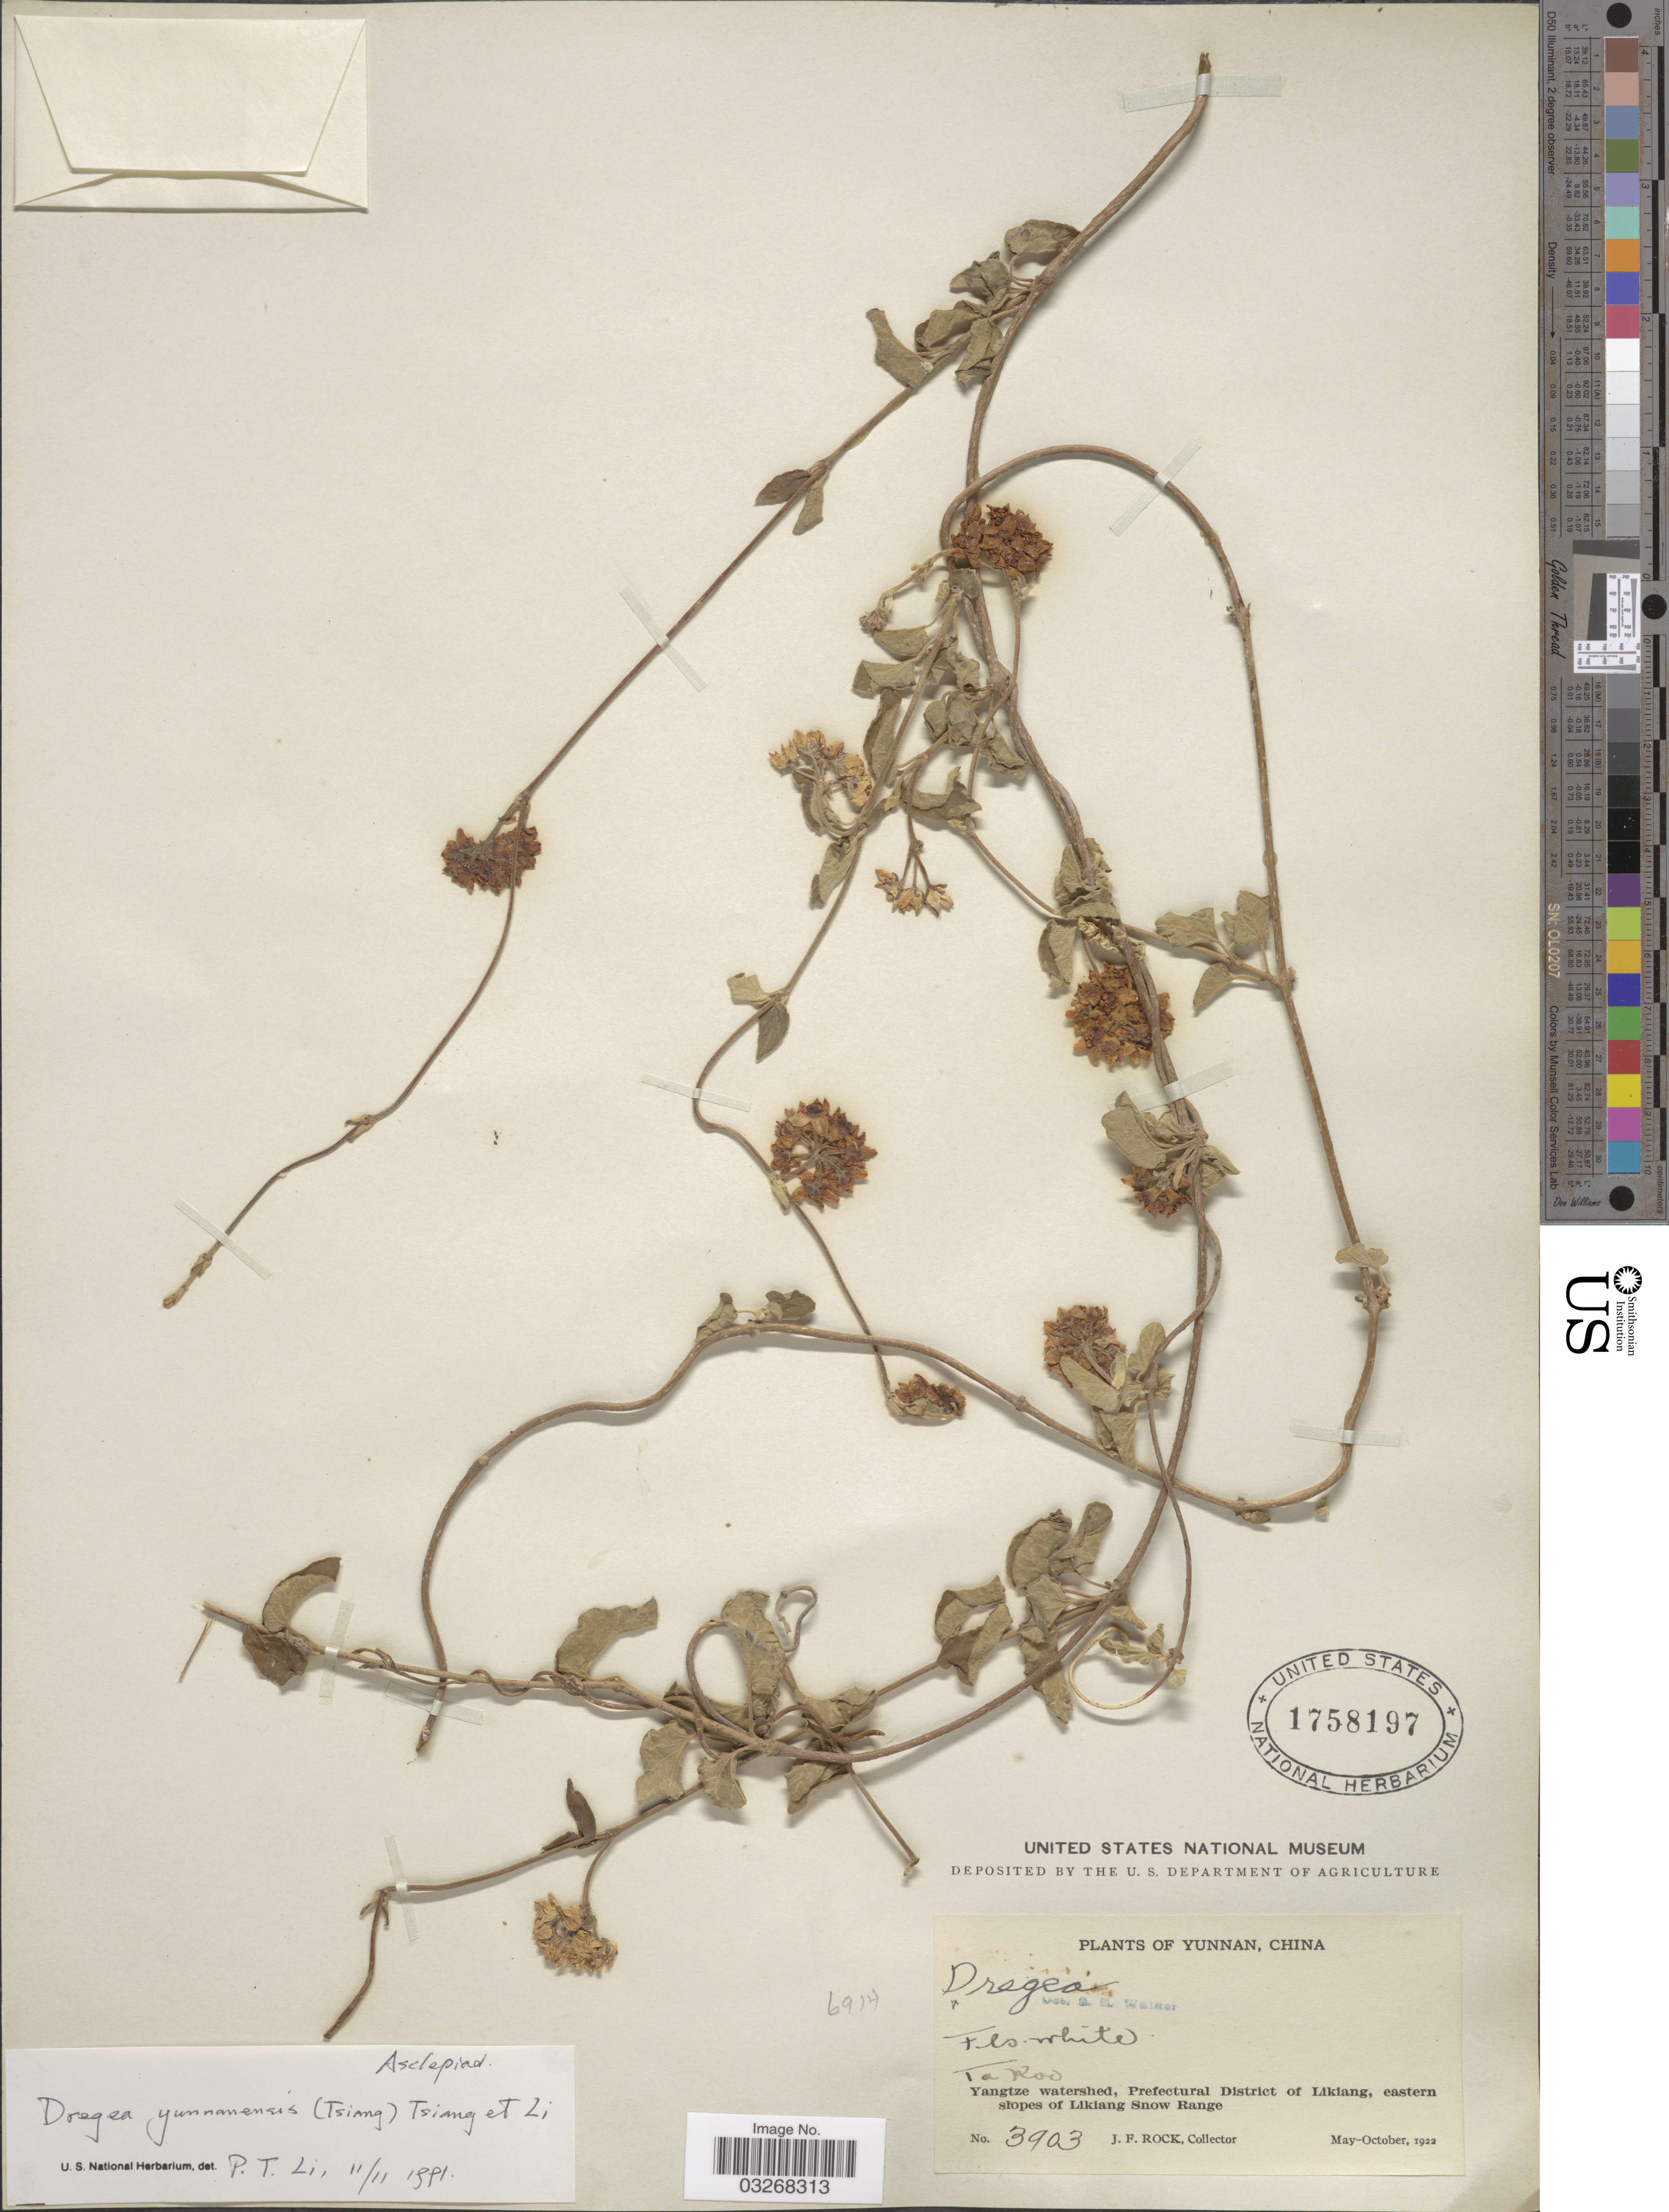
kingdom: Plantae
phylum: Tracheophyta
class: Magnoliopsida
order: Gentianales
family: Apocynaceae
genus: Dregea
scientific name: Dregea yunnanensis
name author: Tsiang & P.T. Li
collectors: J. Rock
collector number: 3903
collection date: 1922-05/1922-10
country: China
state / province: Yunnan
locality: Ta Koo. Yangtze watershed, Prefectural District of Likiang, eastern slopes of Likiang Snow Range.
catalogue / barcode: US 1758197